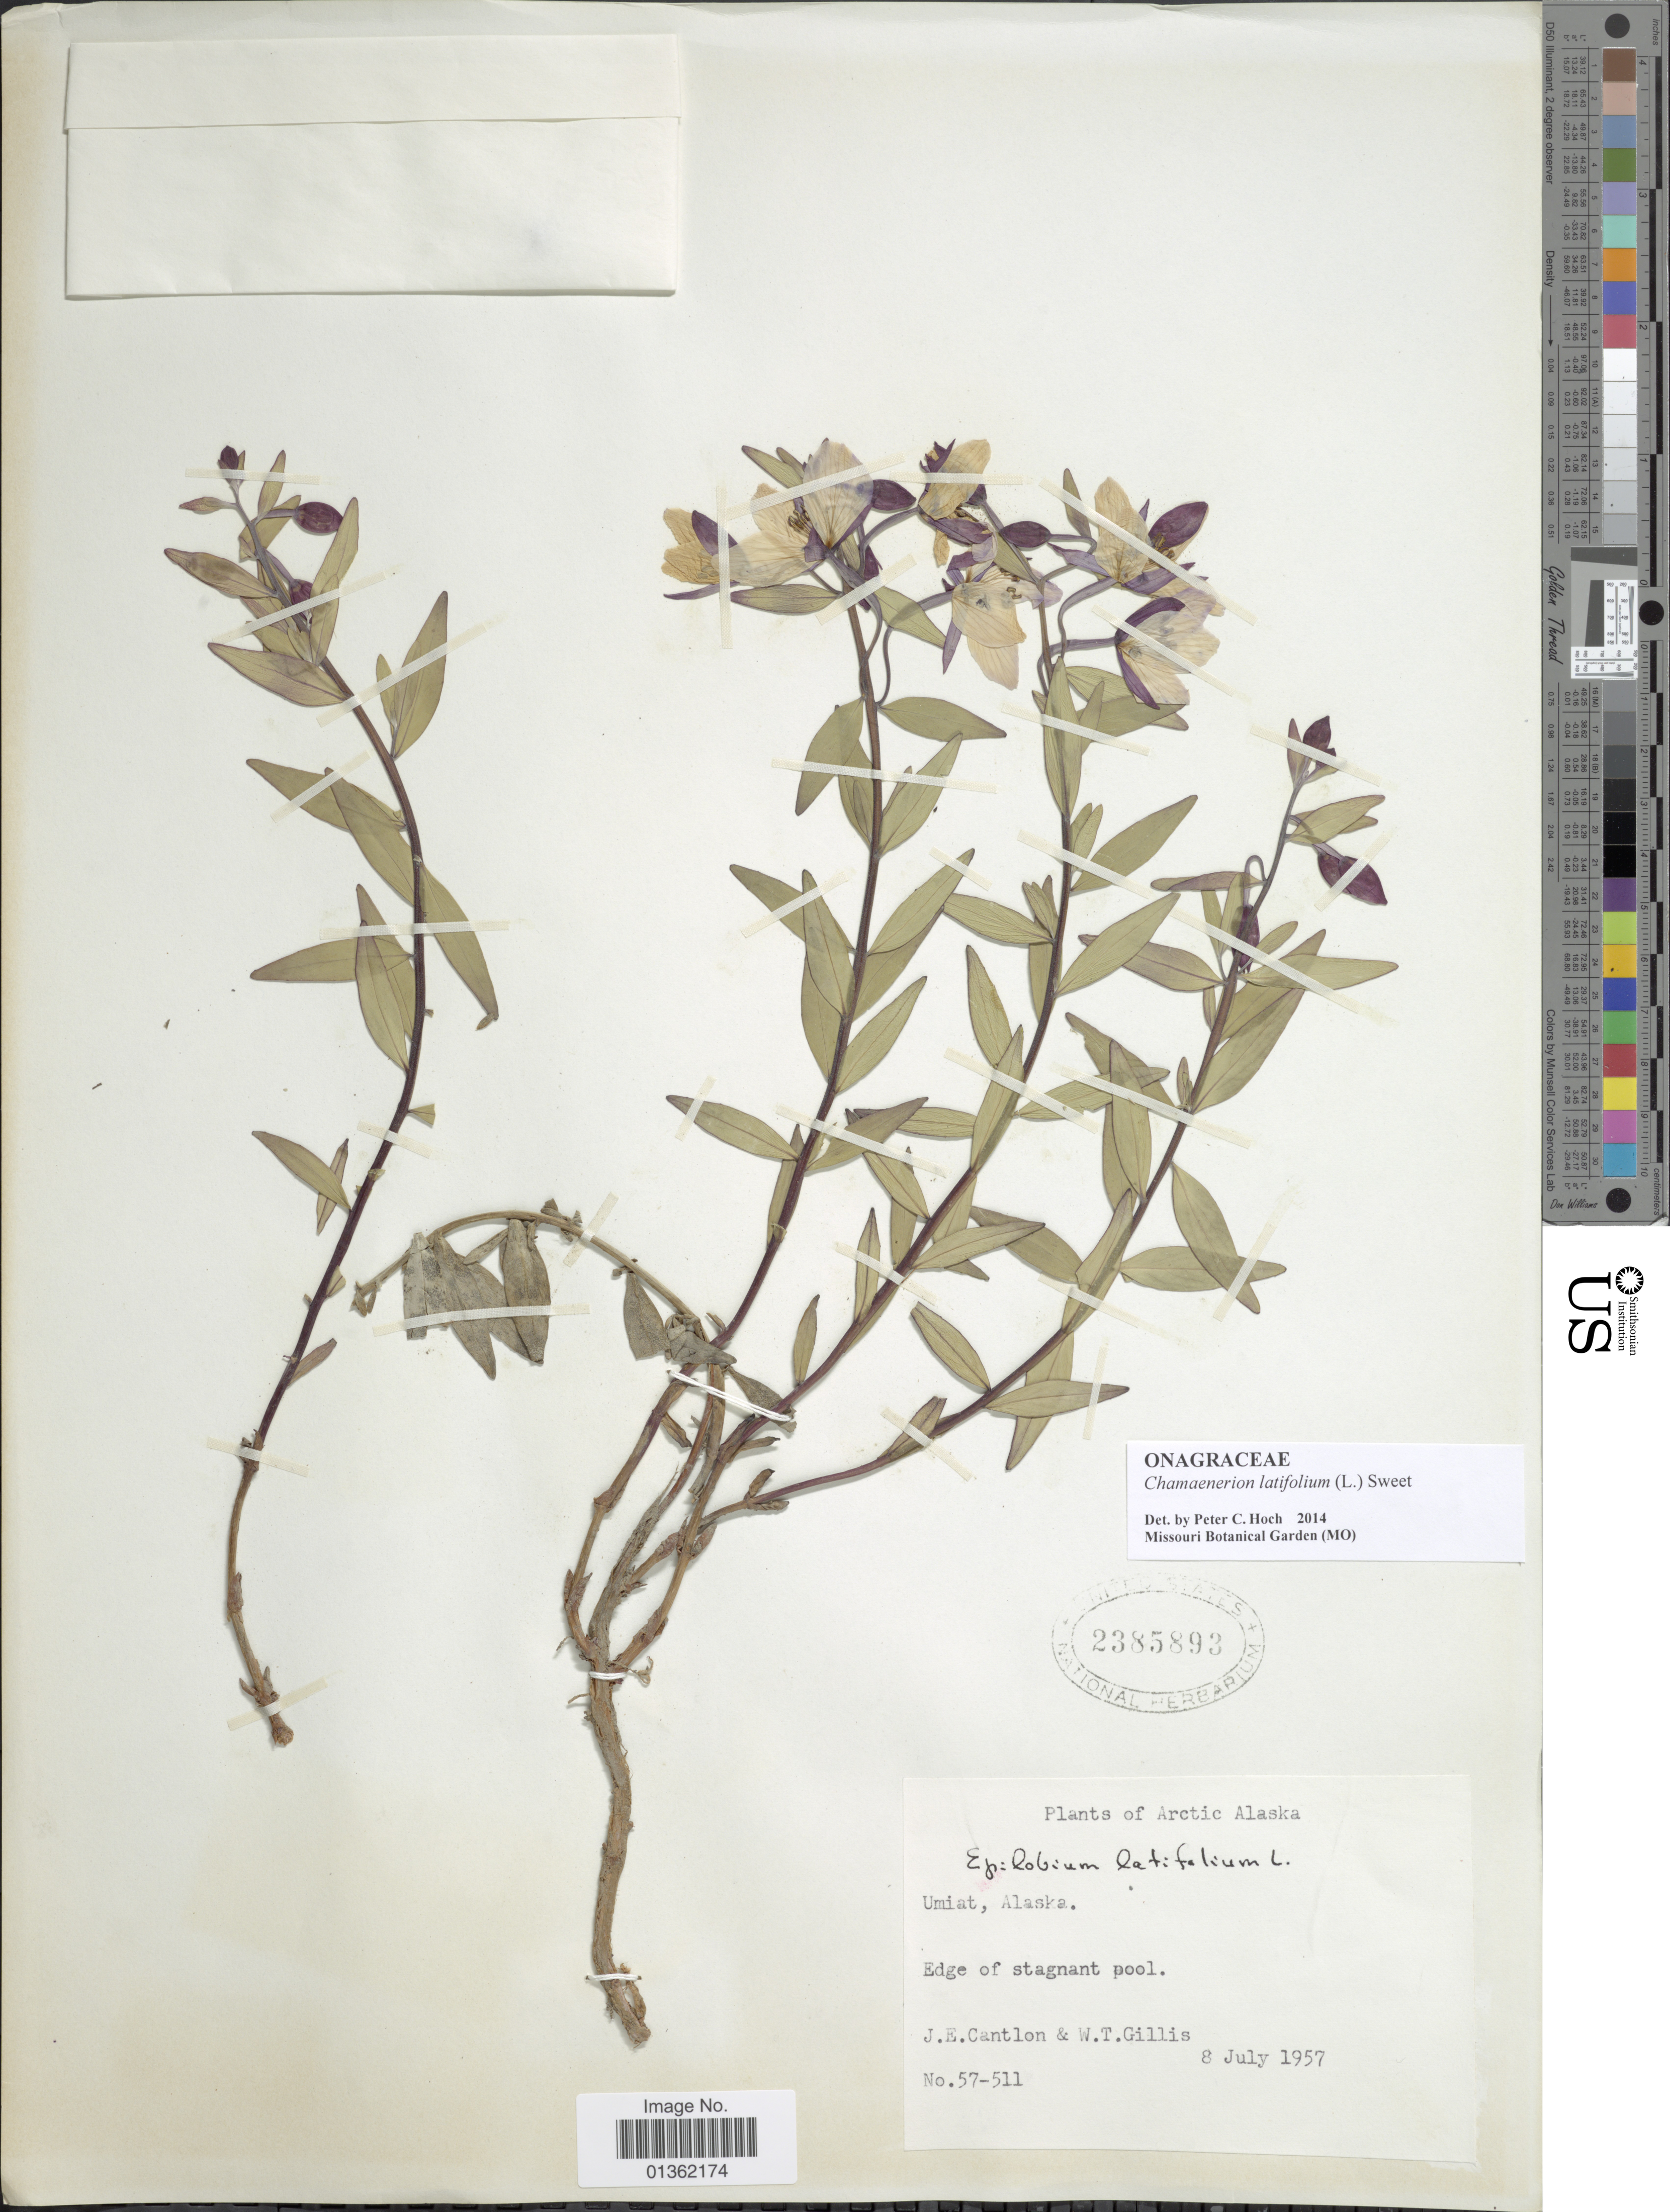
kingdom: Plantae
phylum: Tracheophyta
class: Magnoliopsida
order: Myrtales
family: Onagraceae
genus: Chamaenerion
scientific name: Chamaenerion latifolium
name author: (L.) Th. Fr. & Lange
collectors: J. Cantlon & W. T. Gillis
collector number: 57-511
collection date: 1957-07-08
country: United States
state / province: Alaska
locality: Arctic Alaska. Umiat.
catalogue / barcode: US 2385893